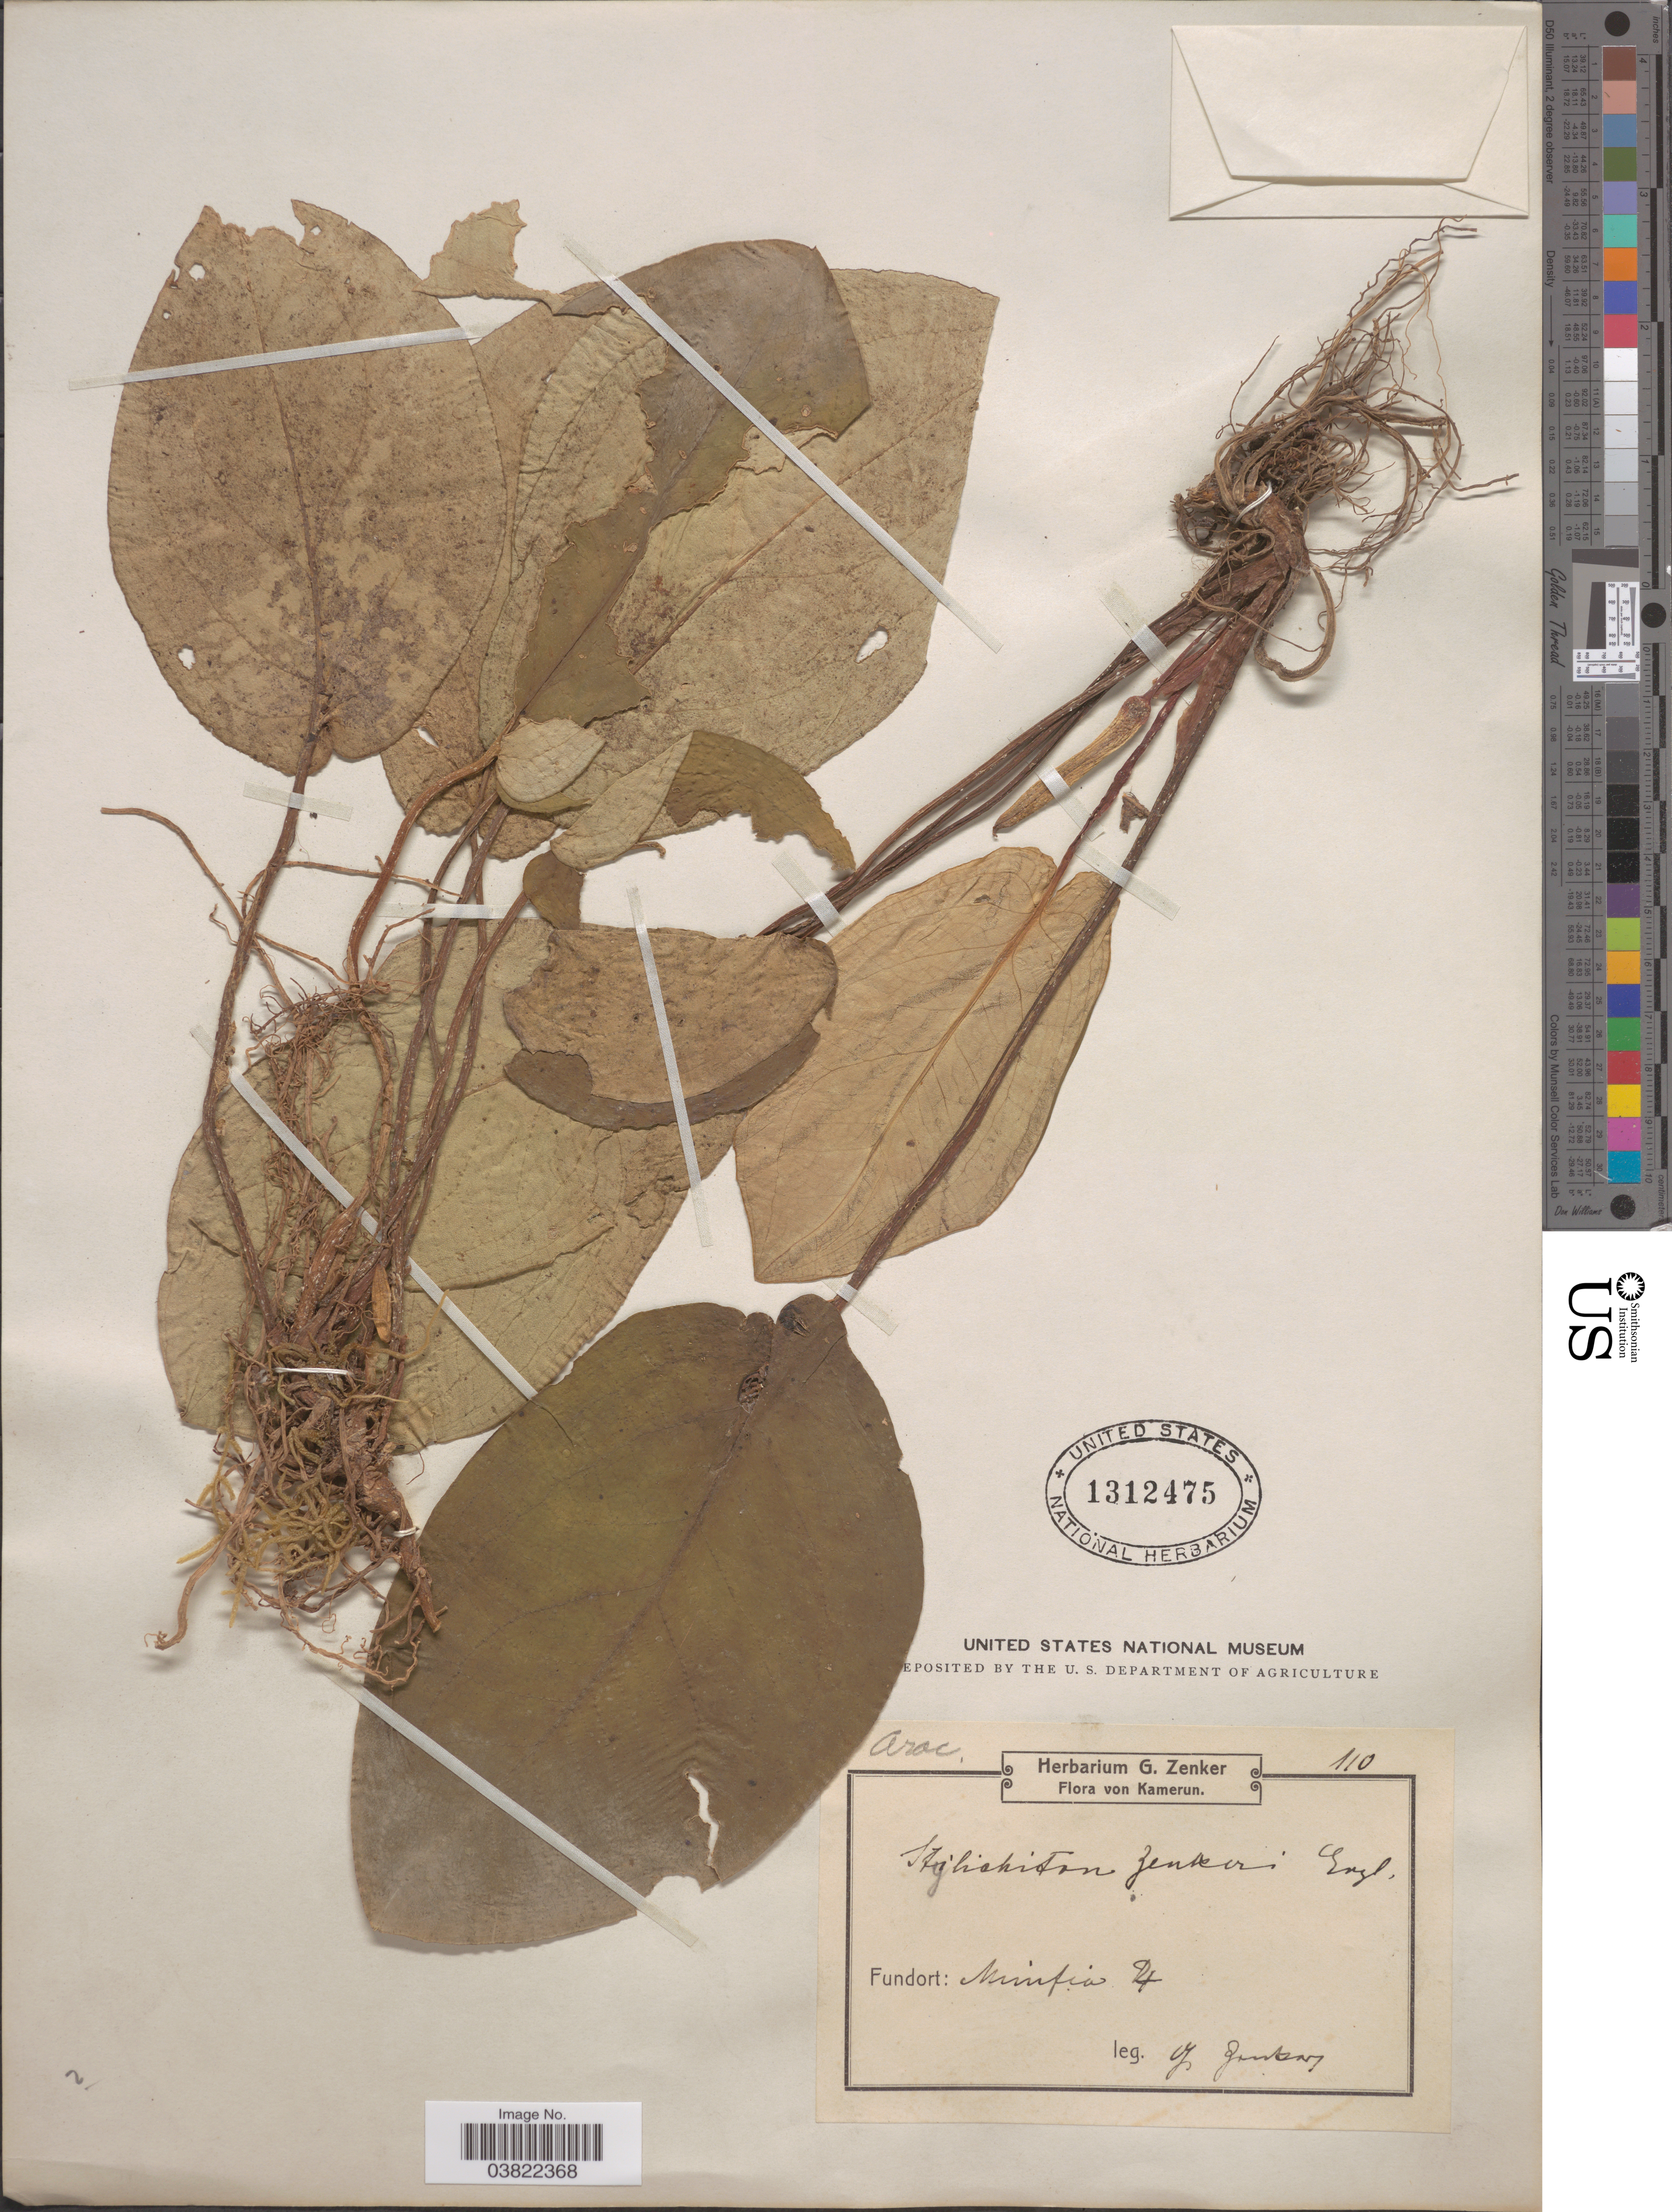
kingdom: Plantae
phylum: Tracheophyta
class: Liliopsida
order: Alismatales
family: Araceae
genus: Stylochaeton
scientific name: Stylochaeton zenkeri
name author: Engl.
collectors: G. A. Zenker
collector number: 110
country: Cameroon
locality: Mimfia.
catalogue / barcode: US 1312475